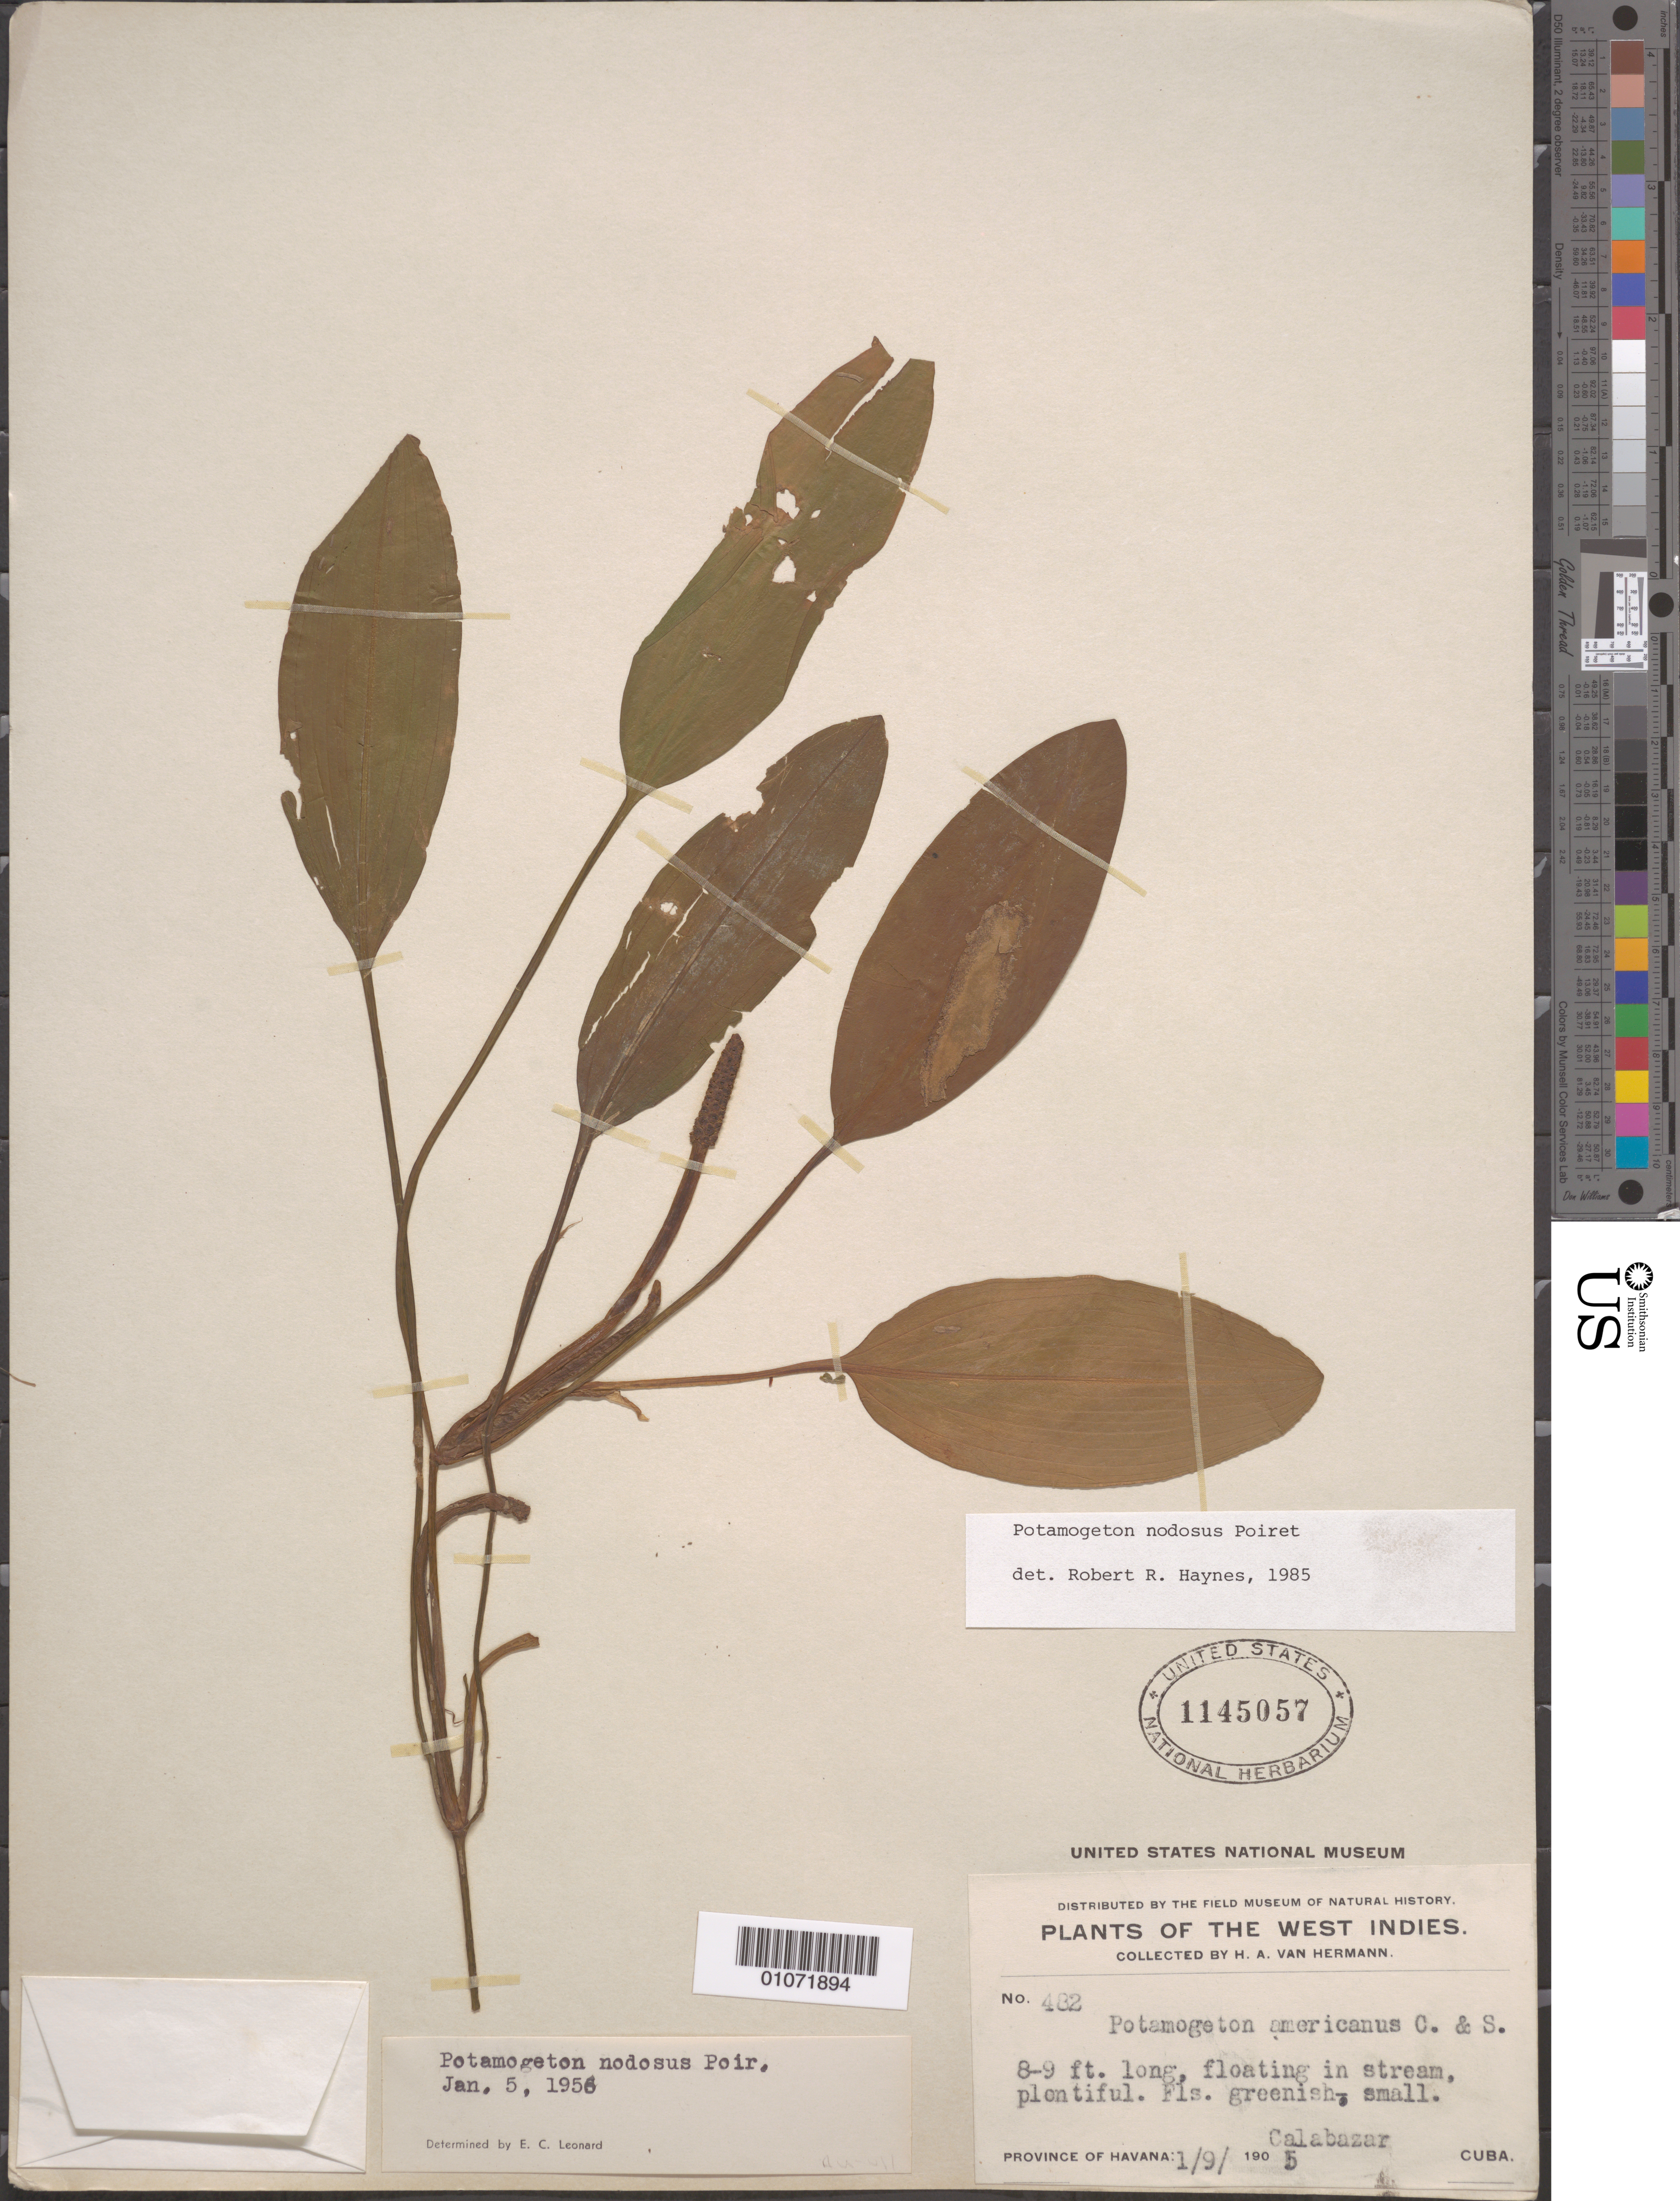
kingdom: Plantae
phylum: Tracheophyta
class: Liliopsida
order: Alismatales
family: Potamogetonaceae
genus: Potamogeton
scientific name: Potamogeton nodosus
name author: Poir.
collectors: H. A. Van Hermann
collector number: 482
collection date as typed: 09 Jan 1905 or 01 Sep 1905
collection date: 1905-01-09 or 1905-09-01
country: Cuba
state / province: La Habana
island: Cuba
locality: La Habana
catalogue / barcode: US 1145057